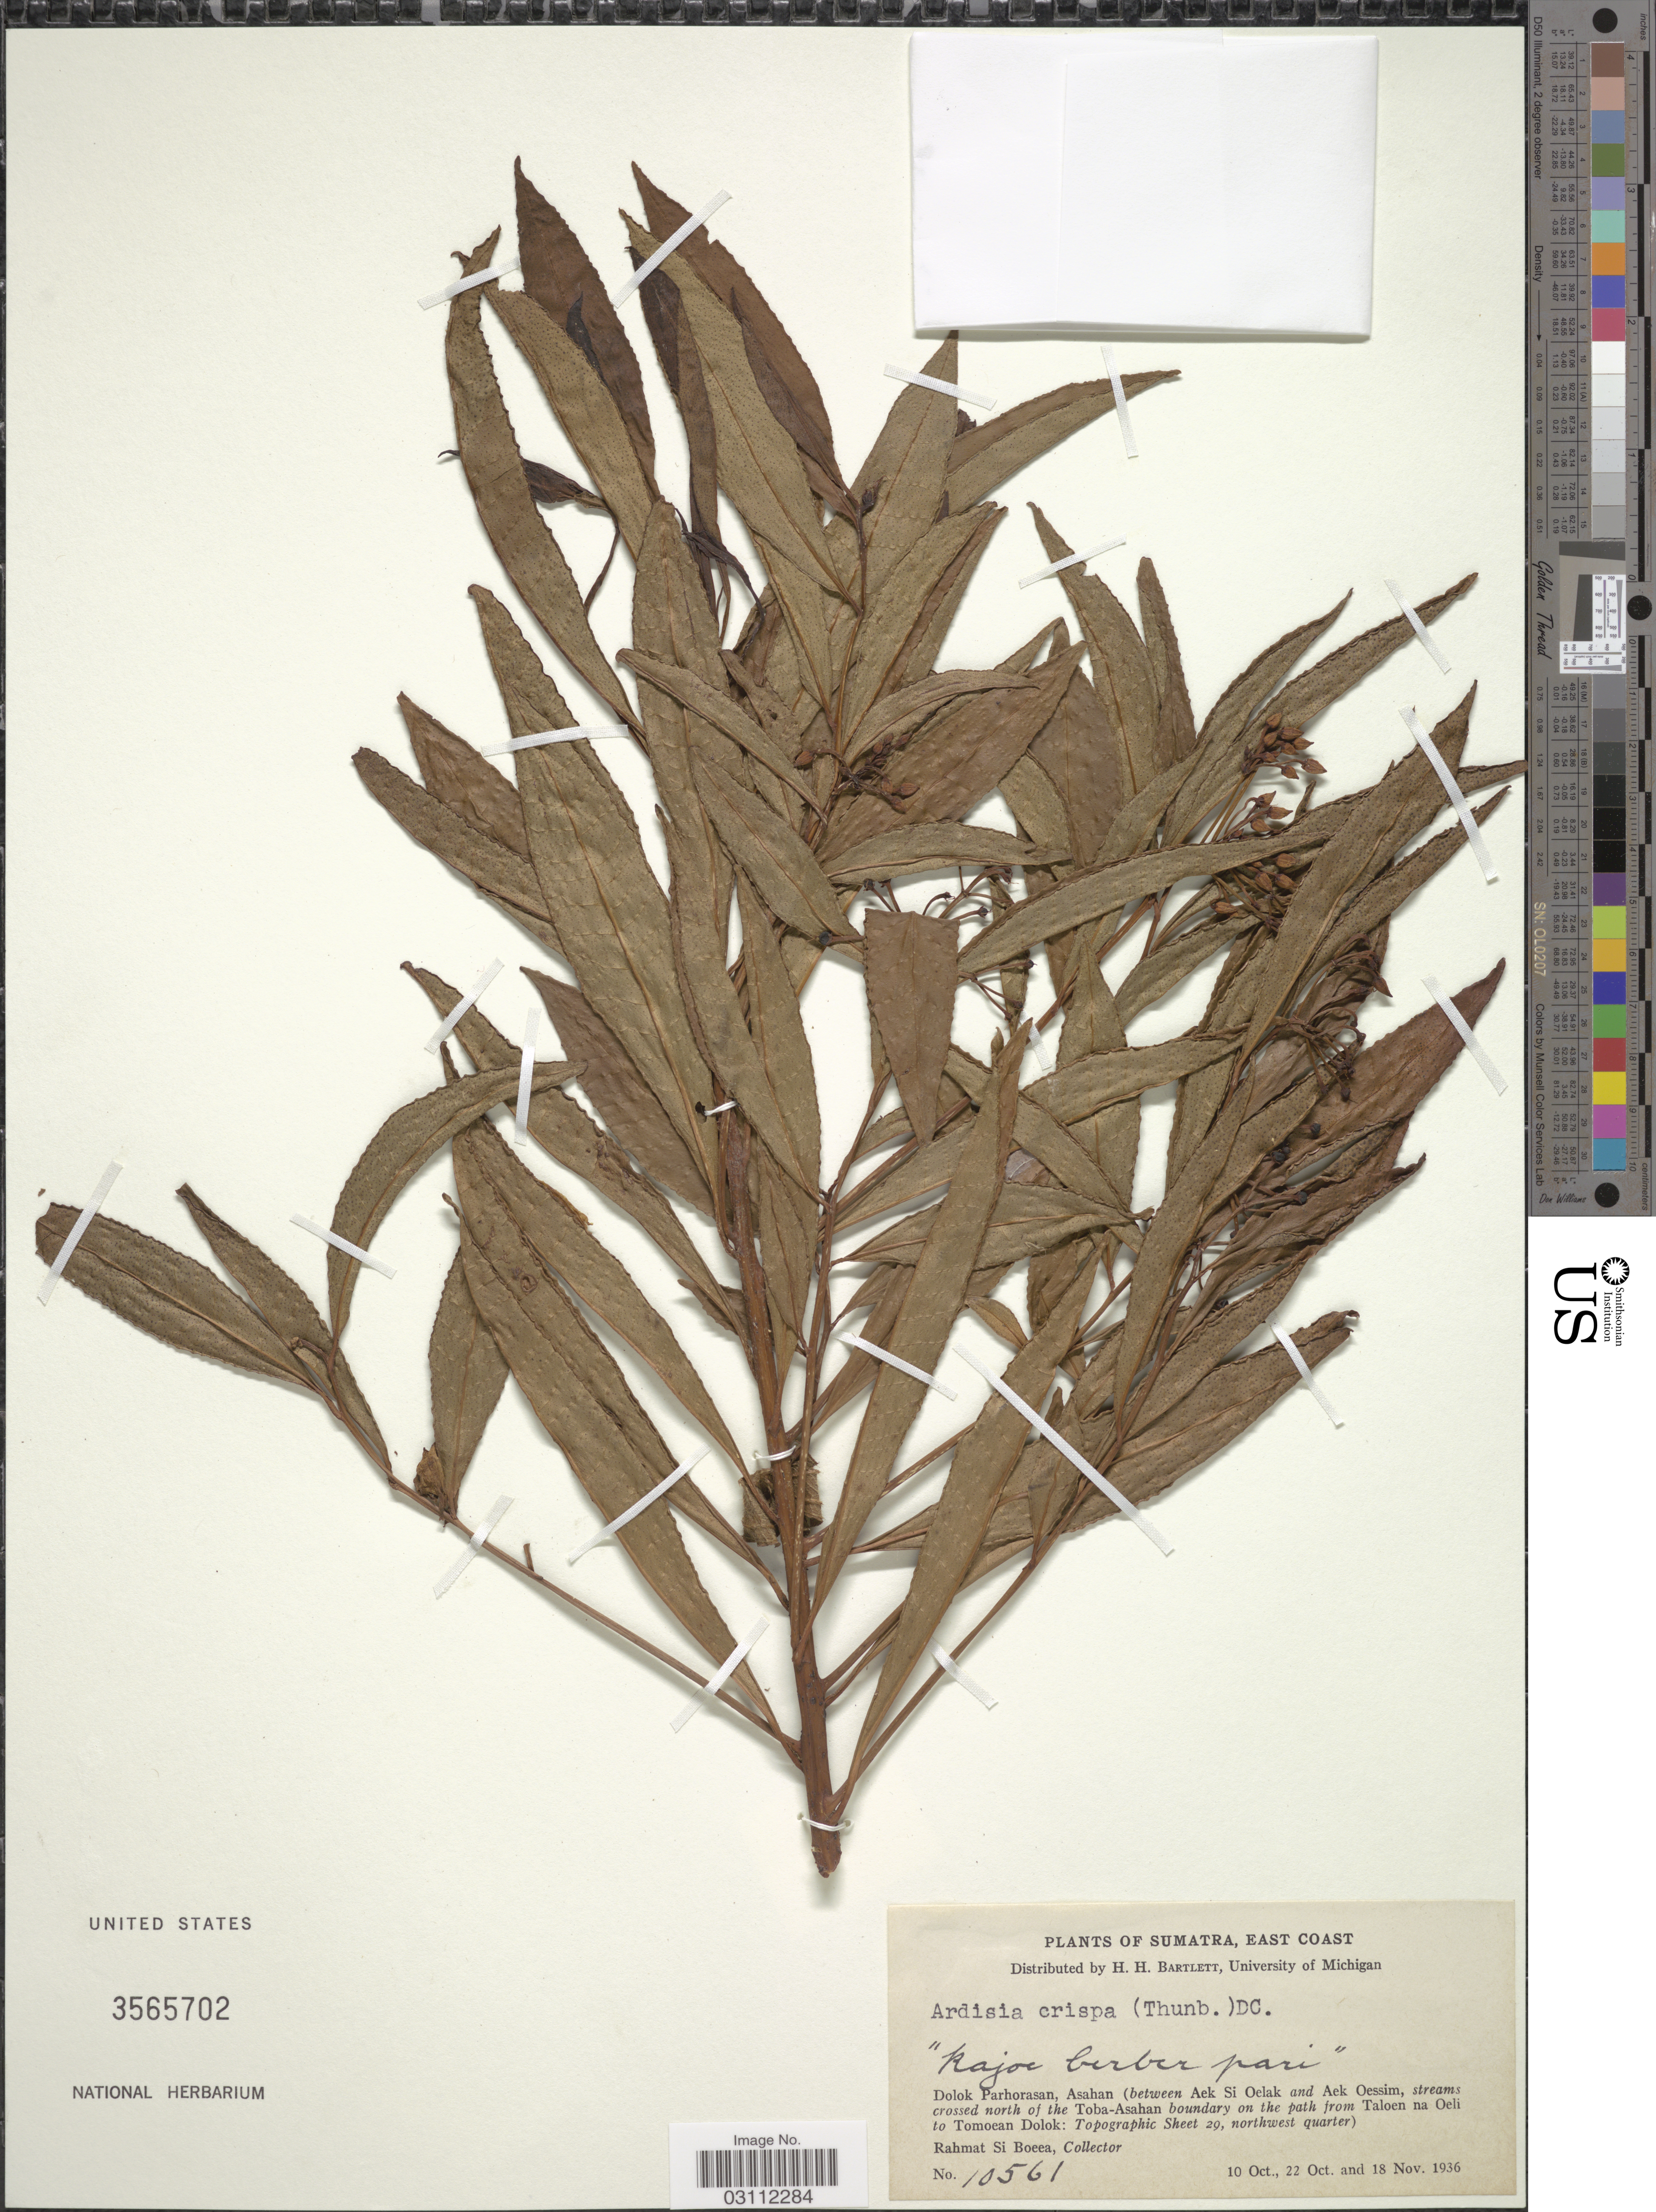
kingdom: Plantae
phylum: Tracheophyta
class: Magnoliopsida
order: Ericales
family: Primulaceae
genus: Ardisia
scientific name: Ardisia crispa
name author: (Thunb.) A. DC.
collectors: Rahmat Si Boeea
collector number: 10561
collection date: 1936-10-10/1936-11-18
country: Indonesia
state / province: Sumatra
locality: East Coast. Dolok Parhorasan, Asahan (between Aek Si Oelak and Aek Oessim, streams crossed north of the Toba-Asahan boundary on the path from Taloen na Oeli to Tomoean Dolok: Topographic Sheet 29, northwest quarter).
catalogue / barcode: US 3565702